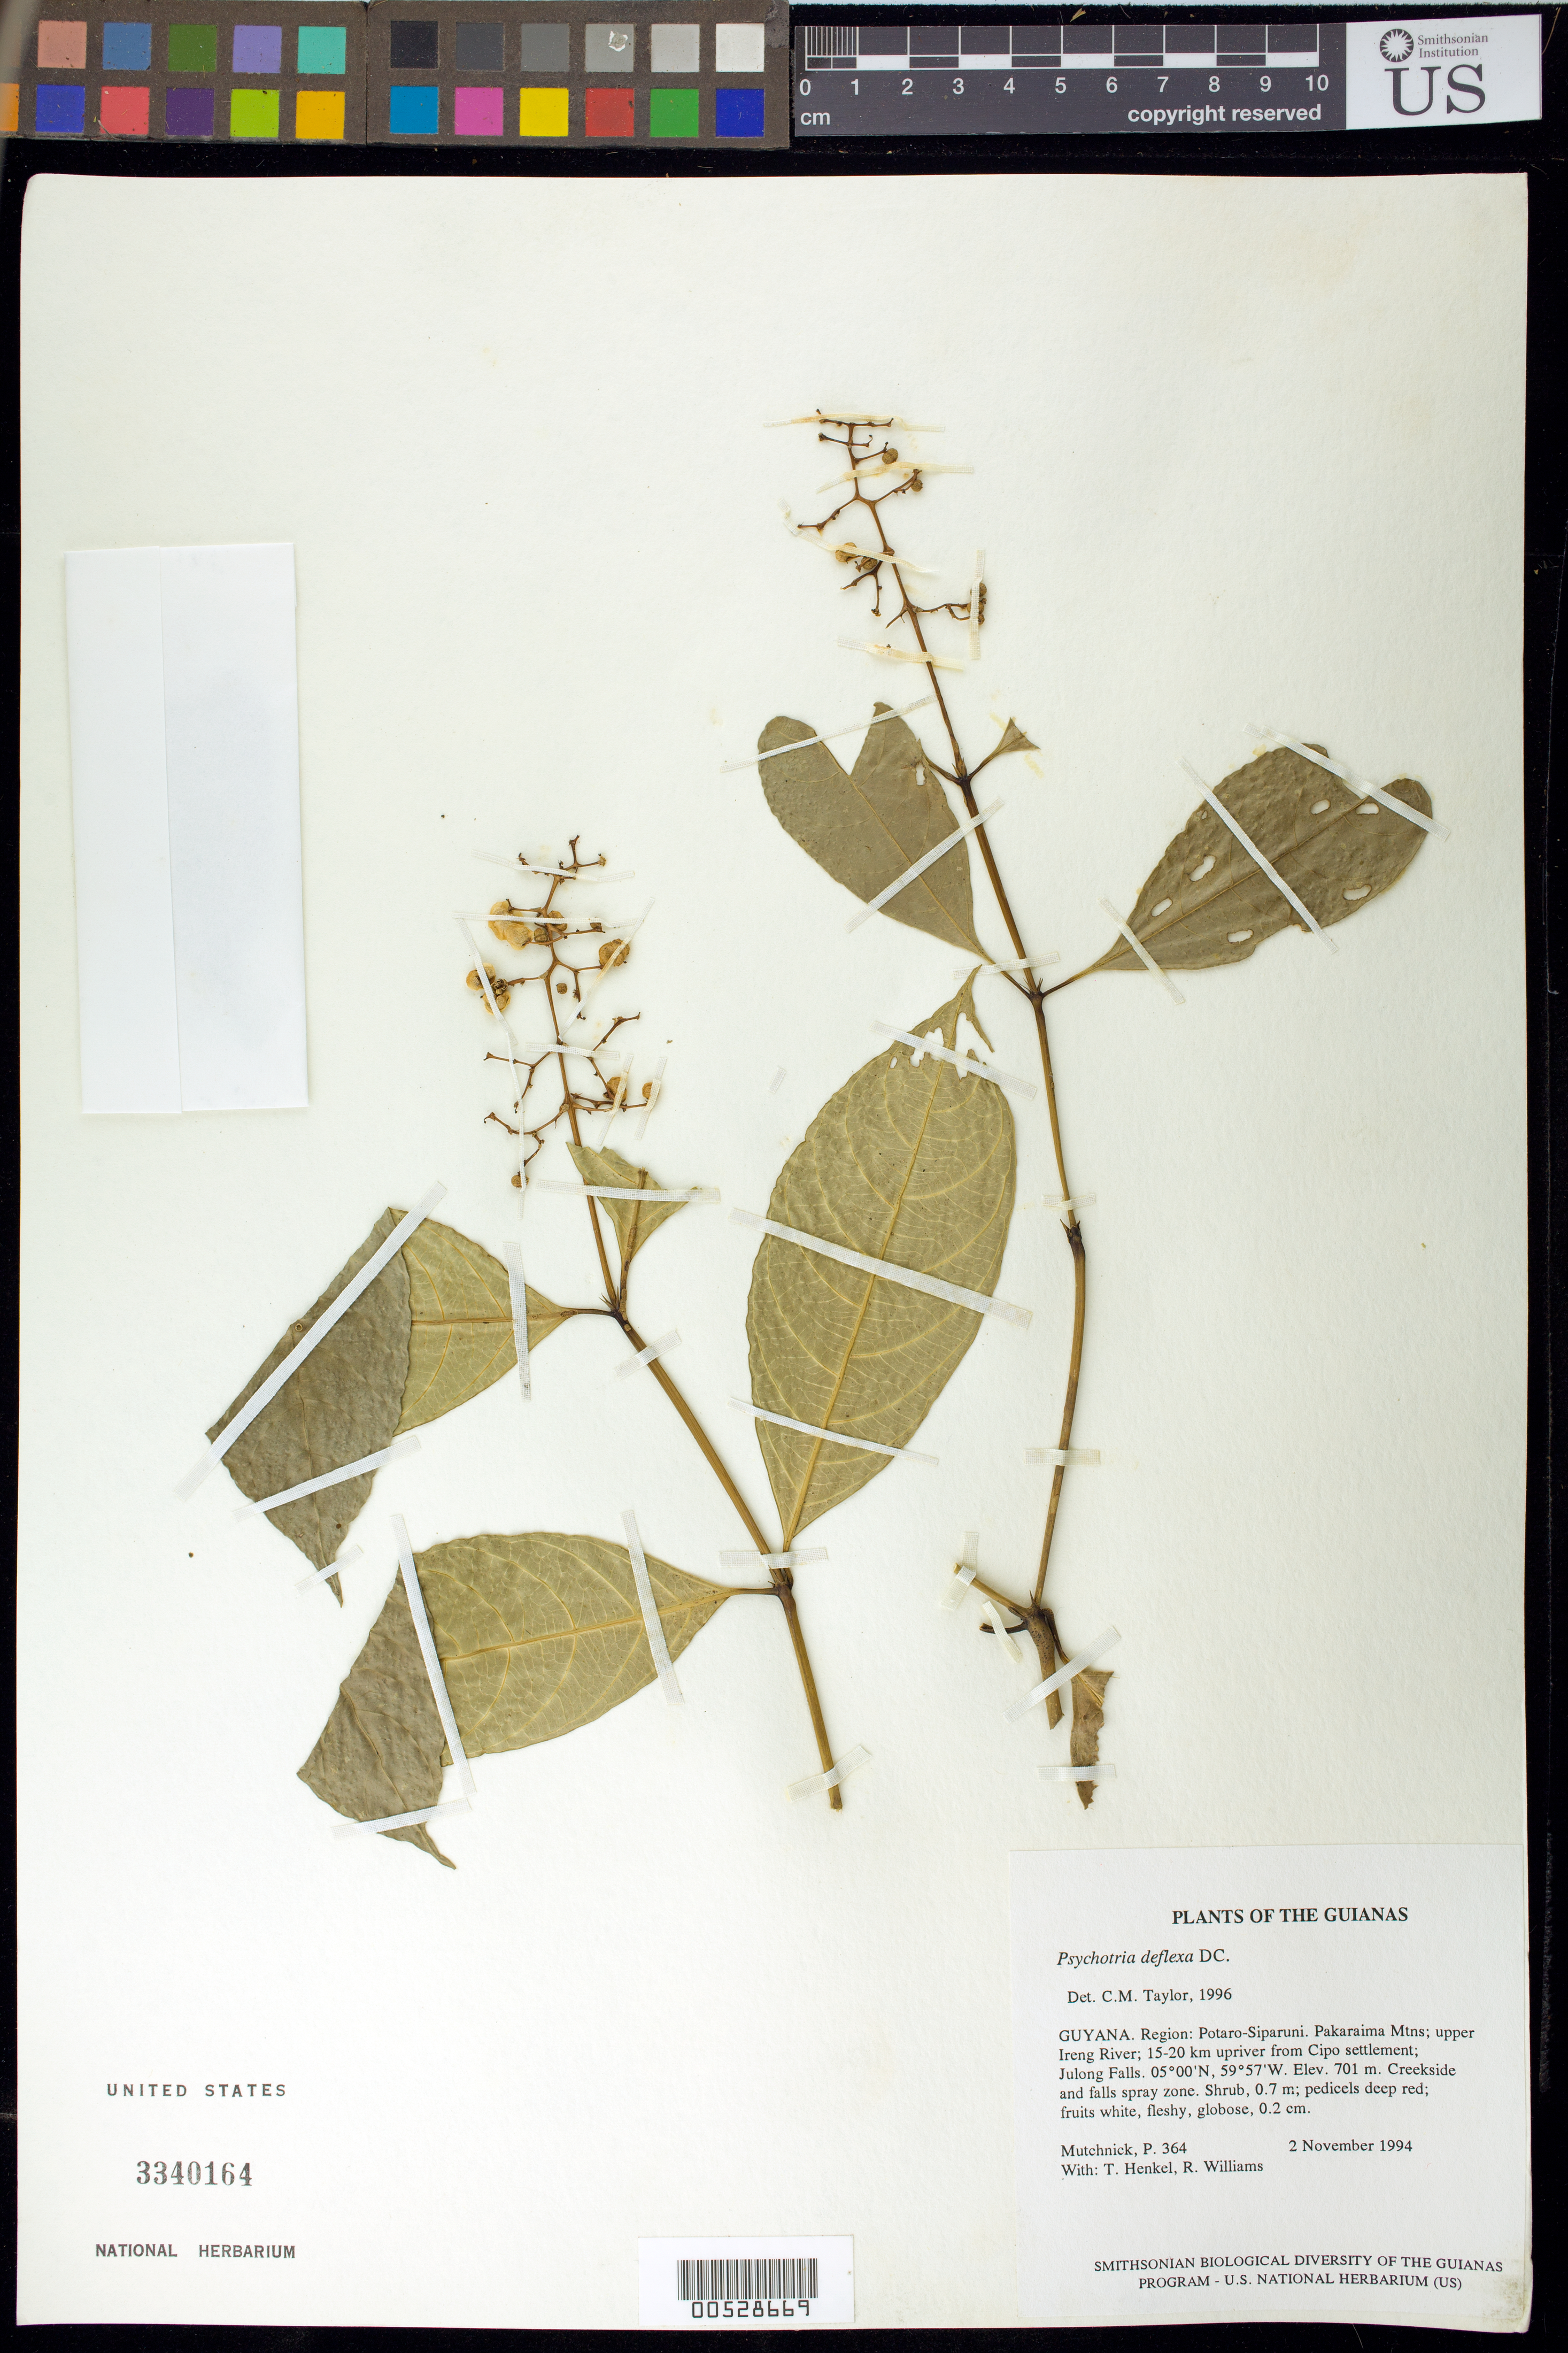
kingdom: Plantae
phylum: Tracheophyta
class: Magnoliopsida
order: Gentianales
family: Rubiaceae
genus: Palicourea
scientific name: Palicourea deflexa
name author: (DC.) Borhidi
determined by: Kirkbride, J. H., Jr.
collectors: P. Mutchnick, T. Henkel & R. Williams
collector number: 364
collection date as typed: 2 November 1994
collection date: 1994-11-02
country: Guyana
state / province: Potaro-Siparuni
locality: Pakaraima Mtns; upper Ireng River; 15-20 km upriver from Cipo settlement; Julong Falls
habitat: Creekside and falls spray zone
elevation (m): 701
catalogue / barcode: US 3340164